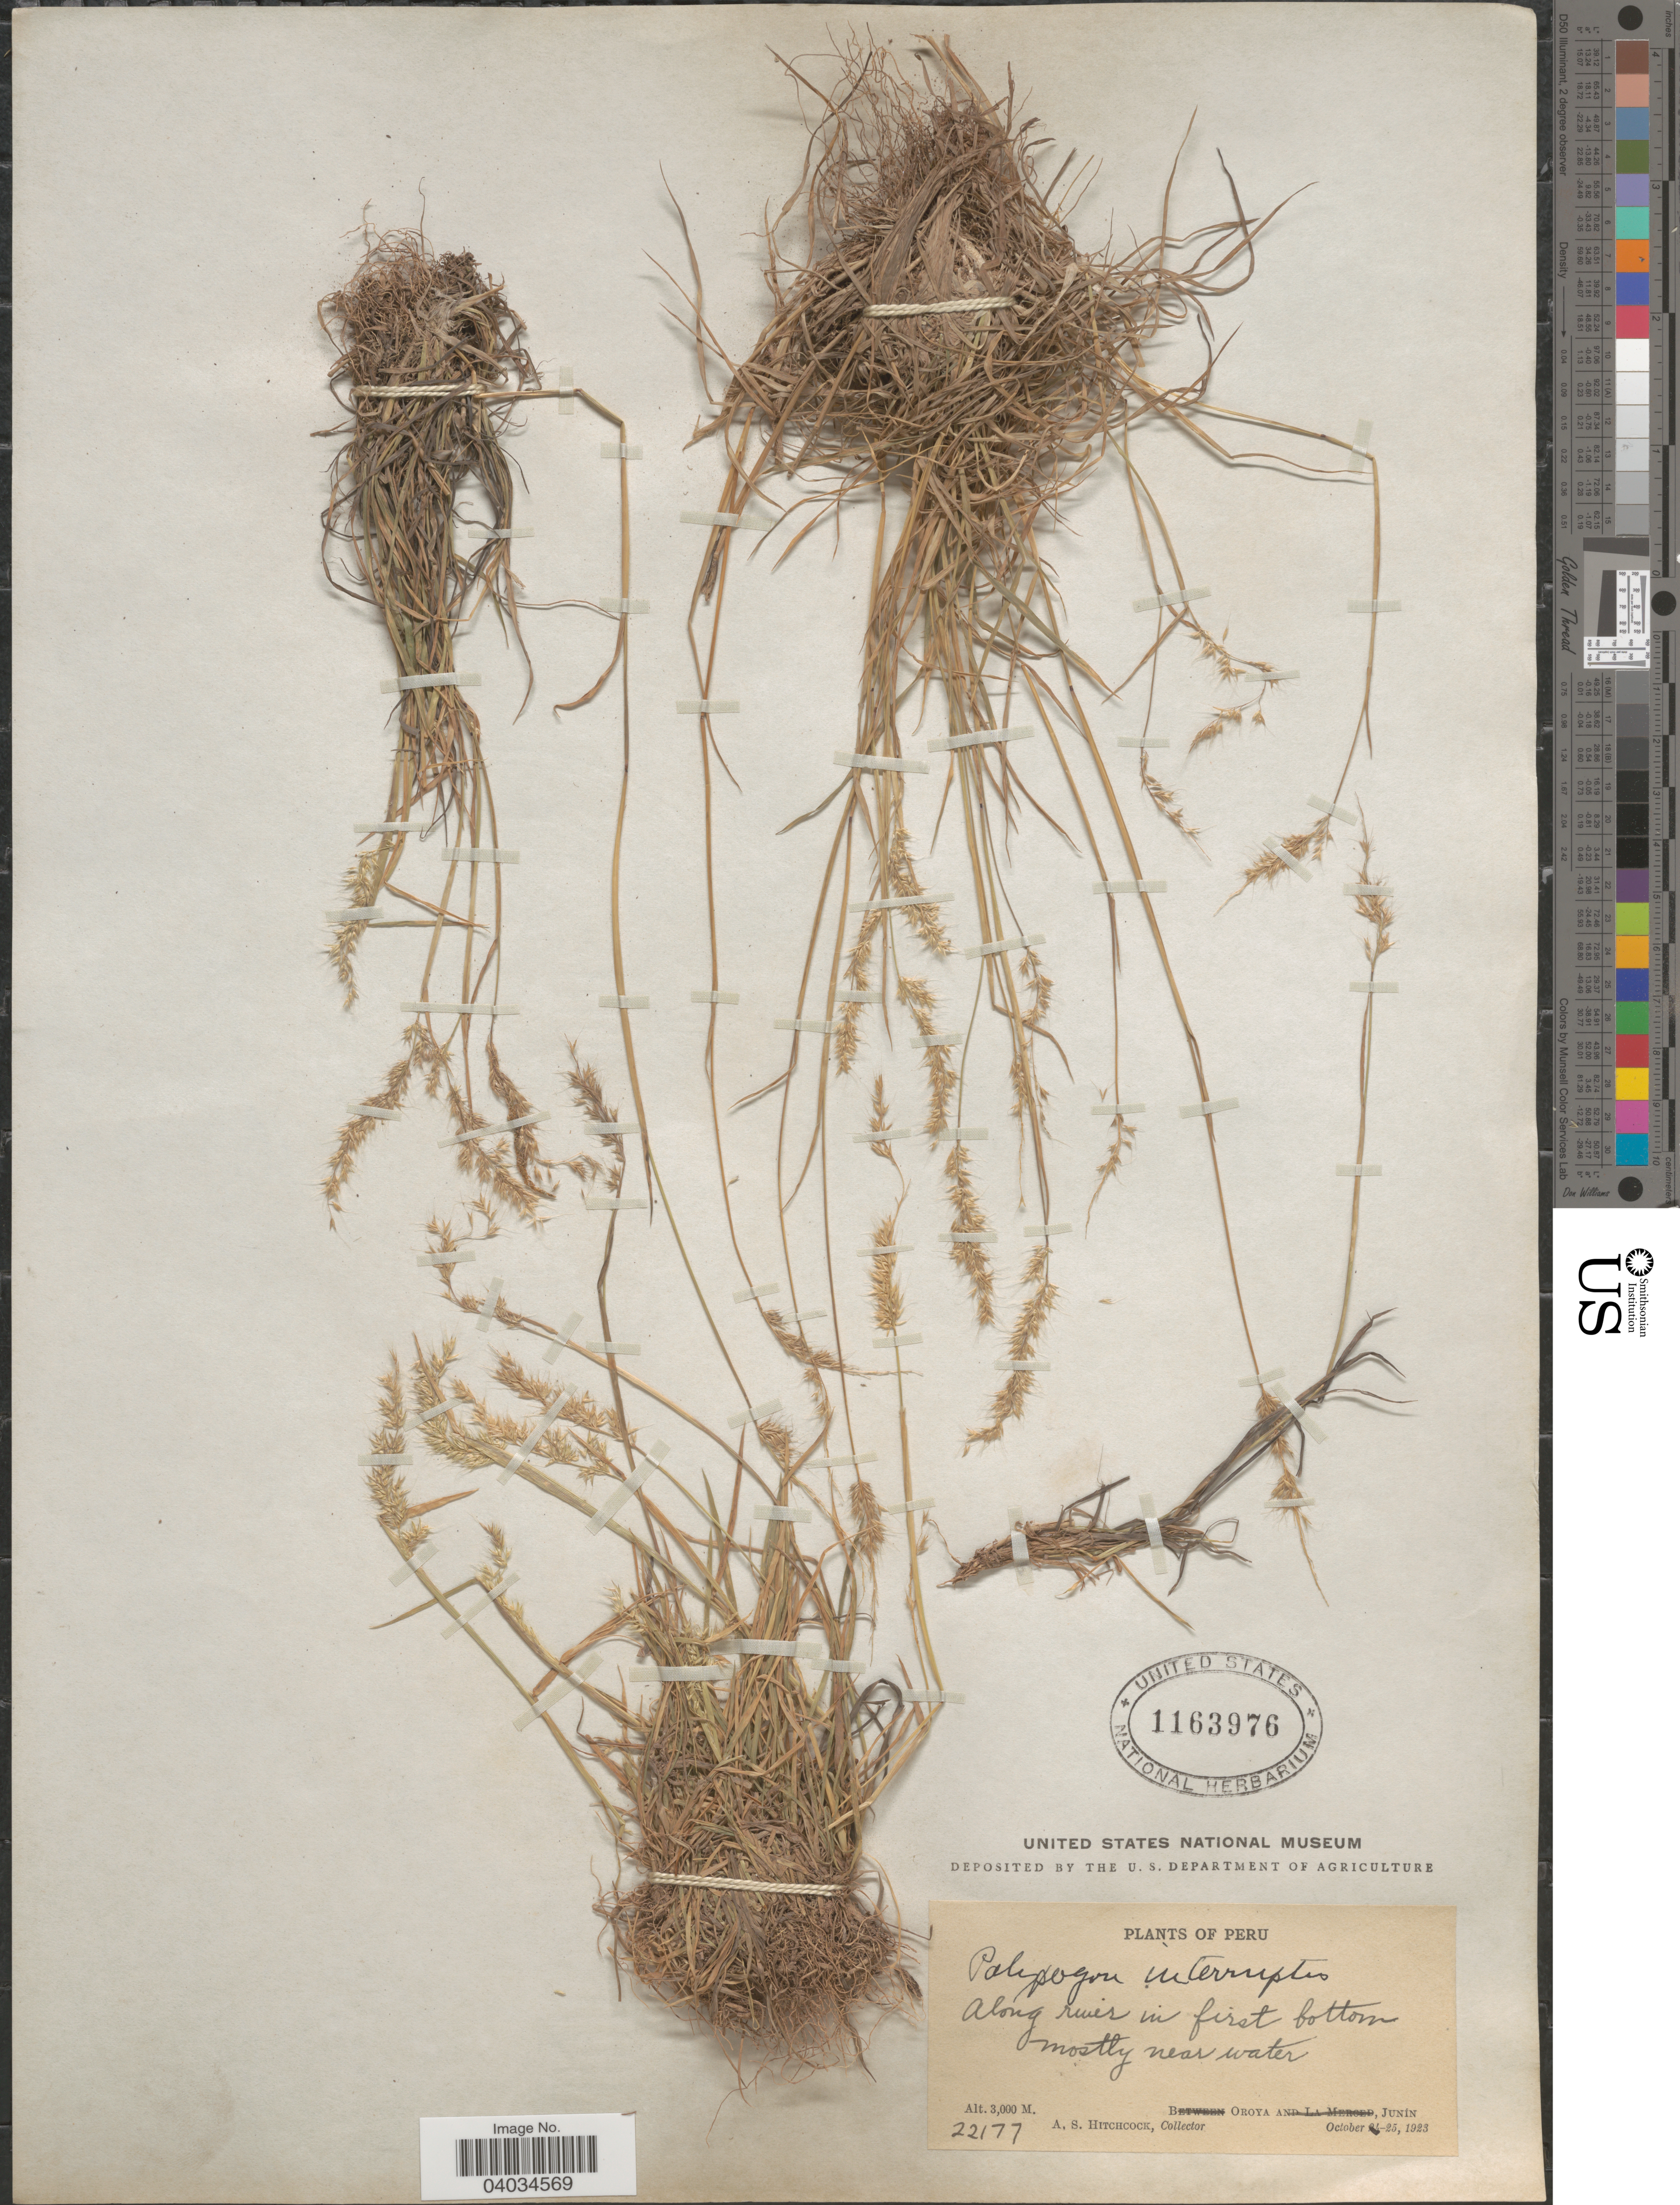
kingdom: Plantae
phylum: Tracheophyta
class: Liliopsida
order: Poales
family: Poaceae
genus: Polypogon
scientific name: Polypogon sp.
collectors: A. S. Hitchcock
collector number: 22177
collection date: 1923-10-25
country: Peru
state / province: Junín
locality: Along river in first bottom mostly near water. Oroya, Junín.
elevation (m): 3000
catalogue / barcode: US 1163976